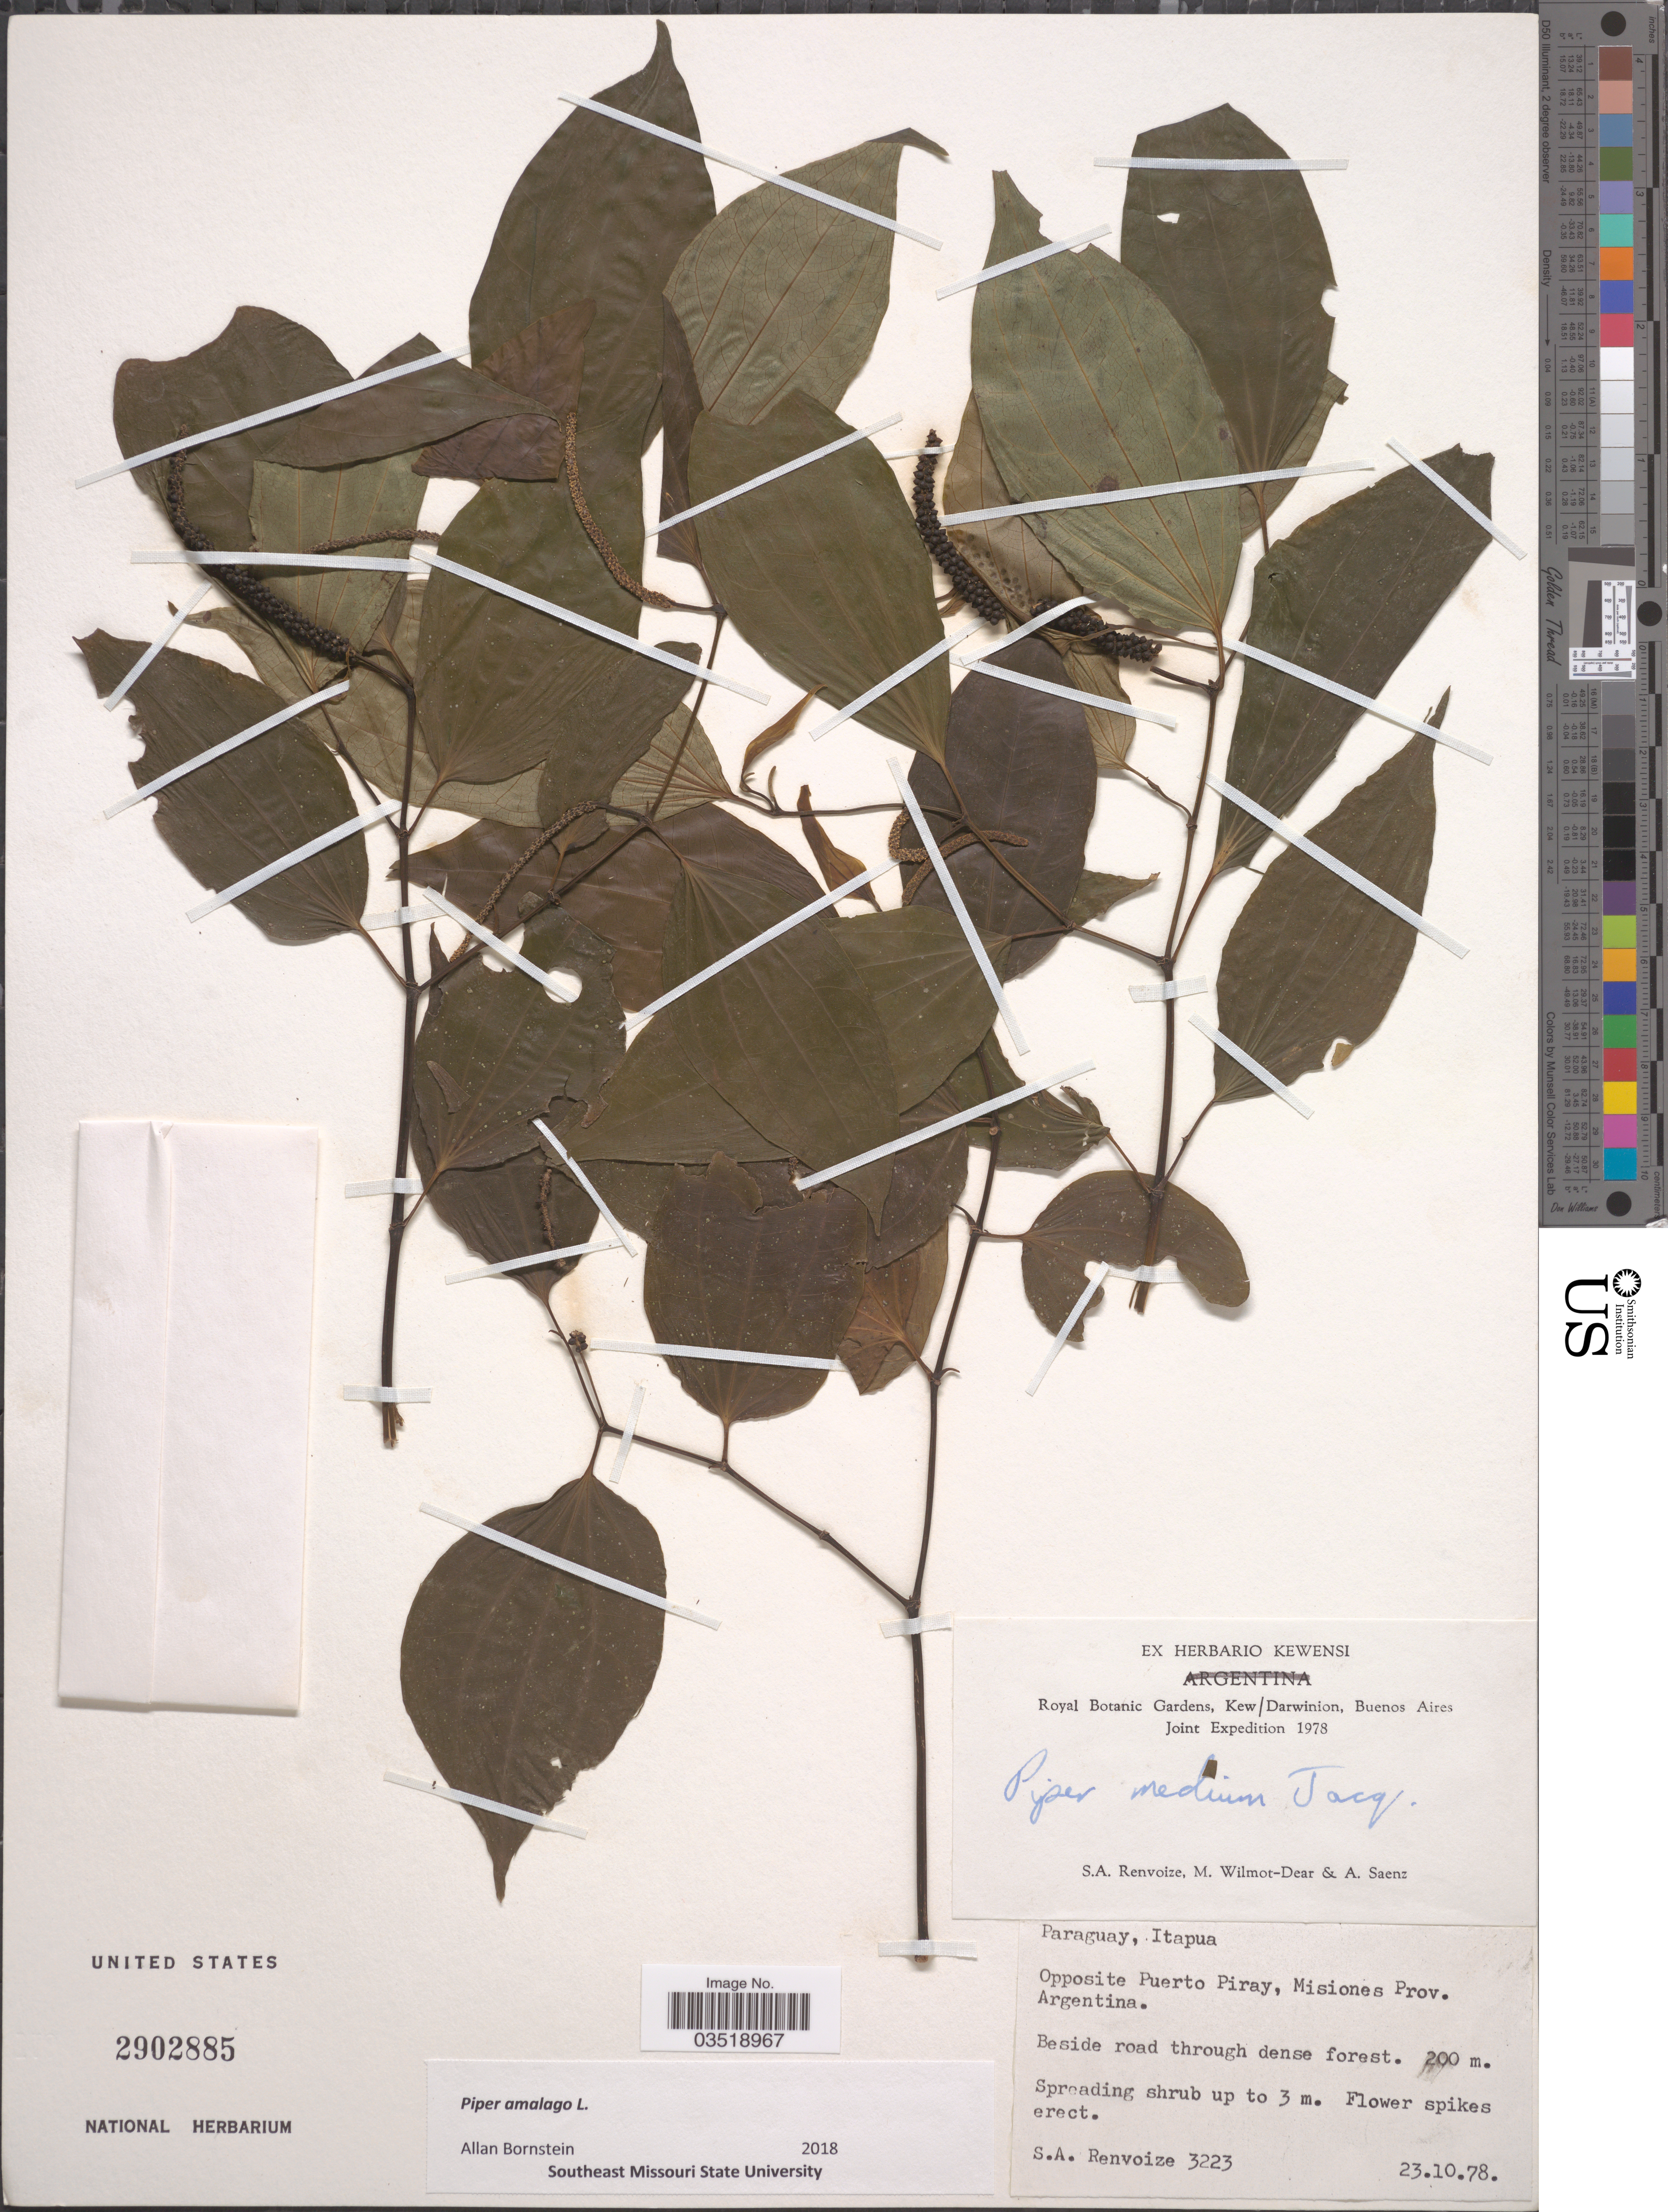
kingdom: Plantae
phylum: Tracheophyta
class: Magnoliopsida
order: Piperales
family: Piperaceae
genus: Piper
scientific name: Piper amalago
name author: L.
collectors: S. A. Renvoize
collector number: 3223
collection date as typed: Transcribed d/m/y: 23/10/78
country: Paraguay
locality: Paraguay, Itapua. Opposite Puerto Piray, Misiones Prov. Argentina.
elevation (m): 200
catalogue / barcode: US 2902885